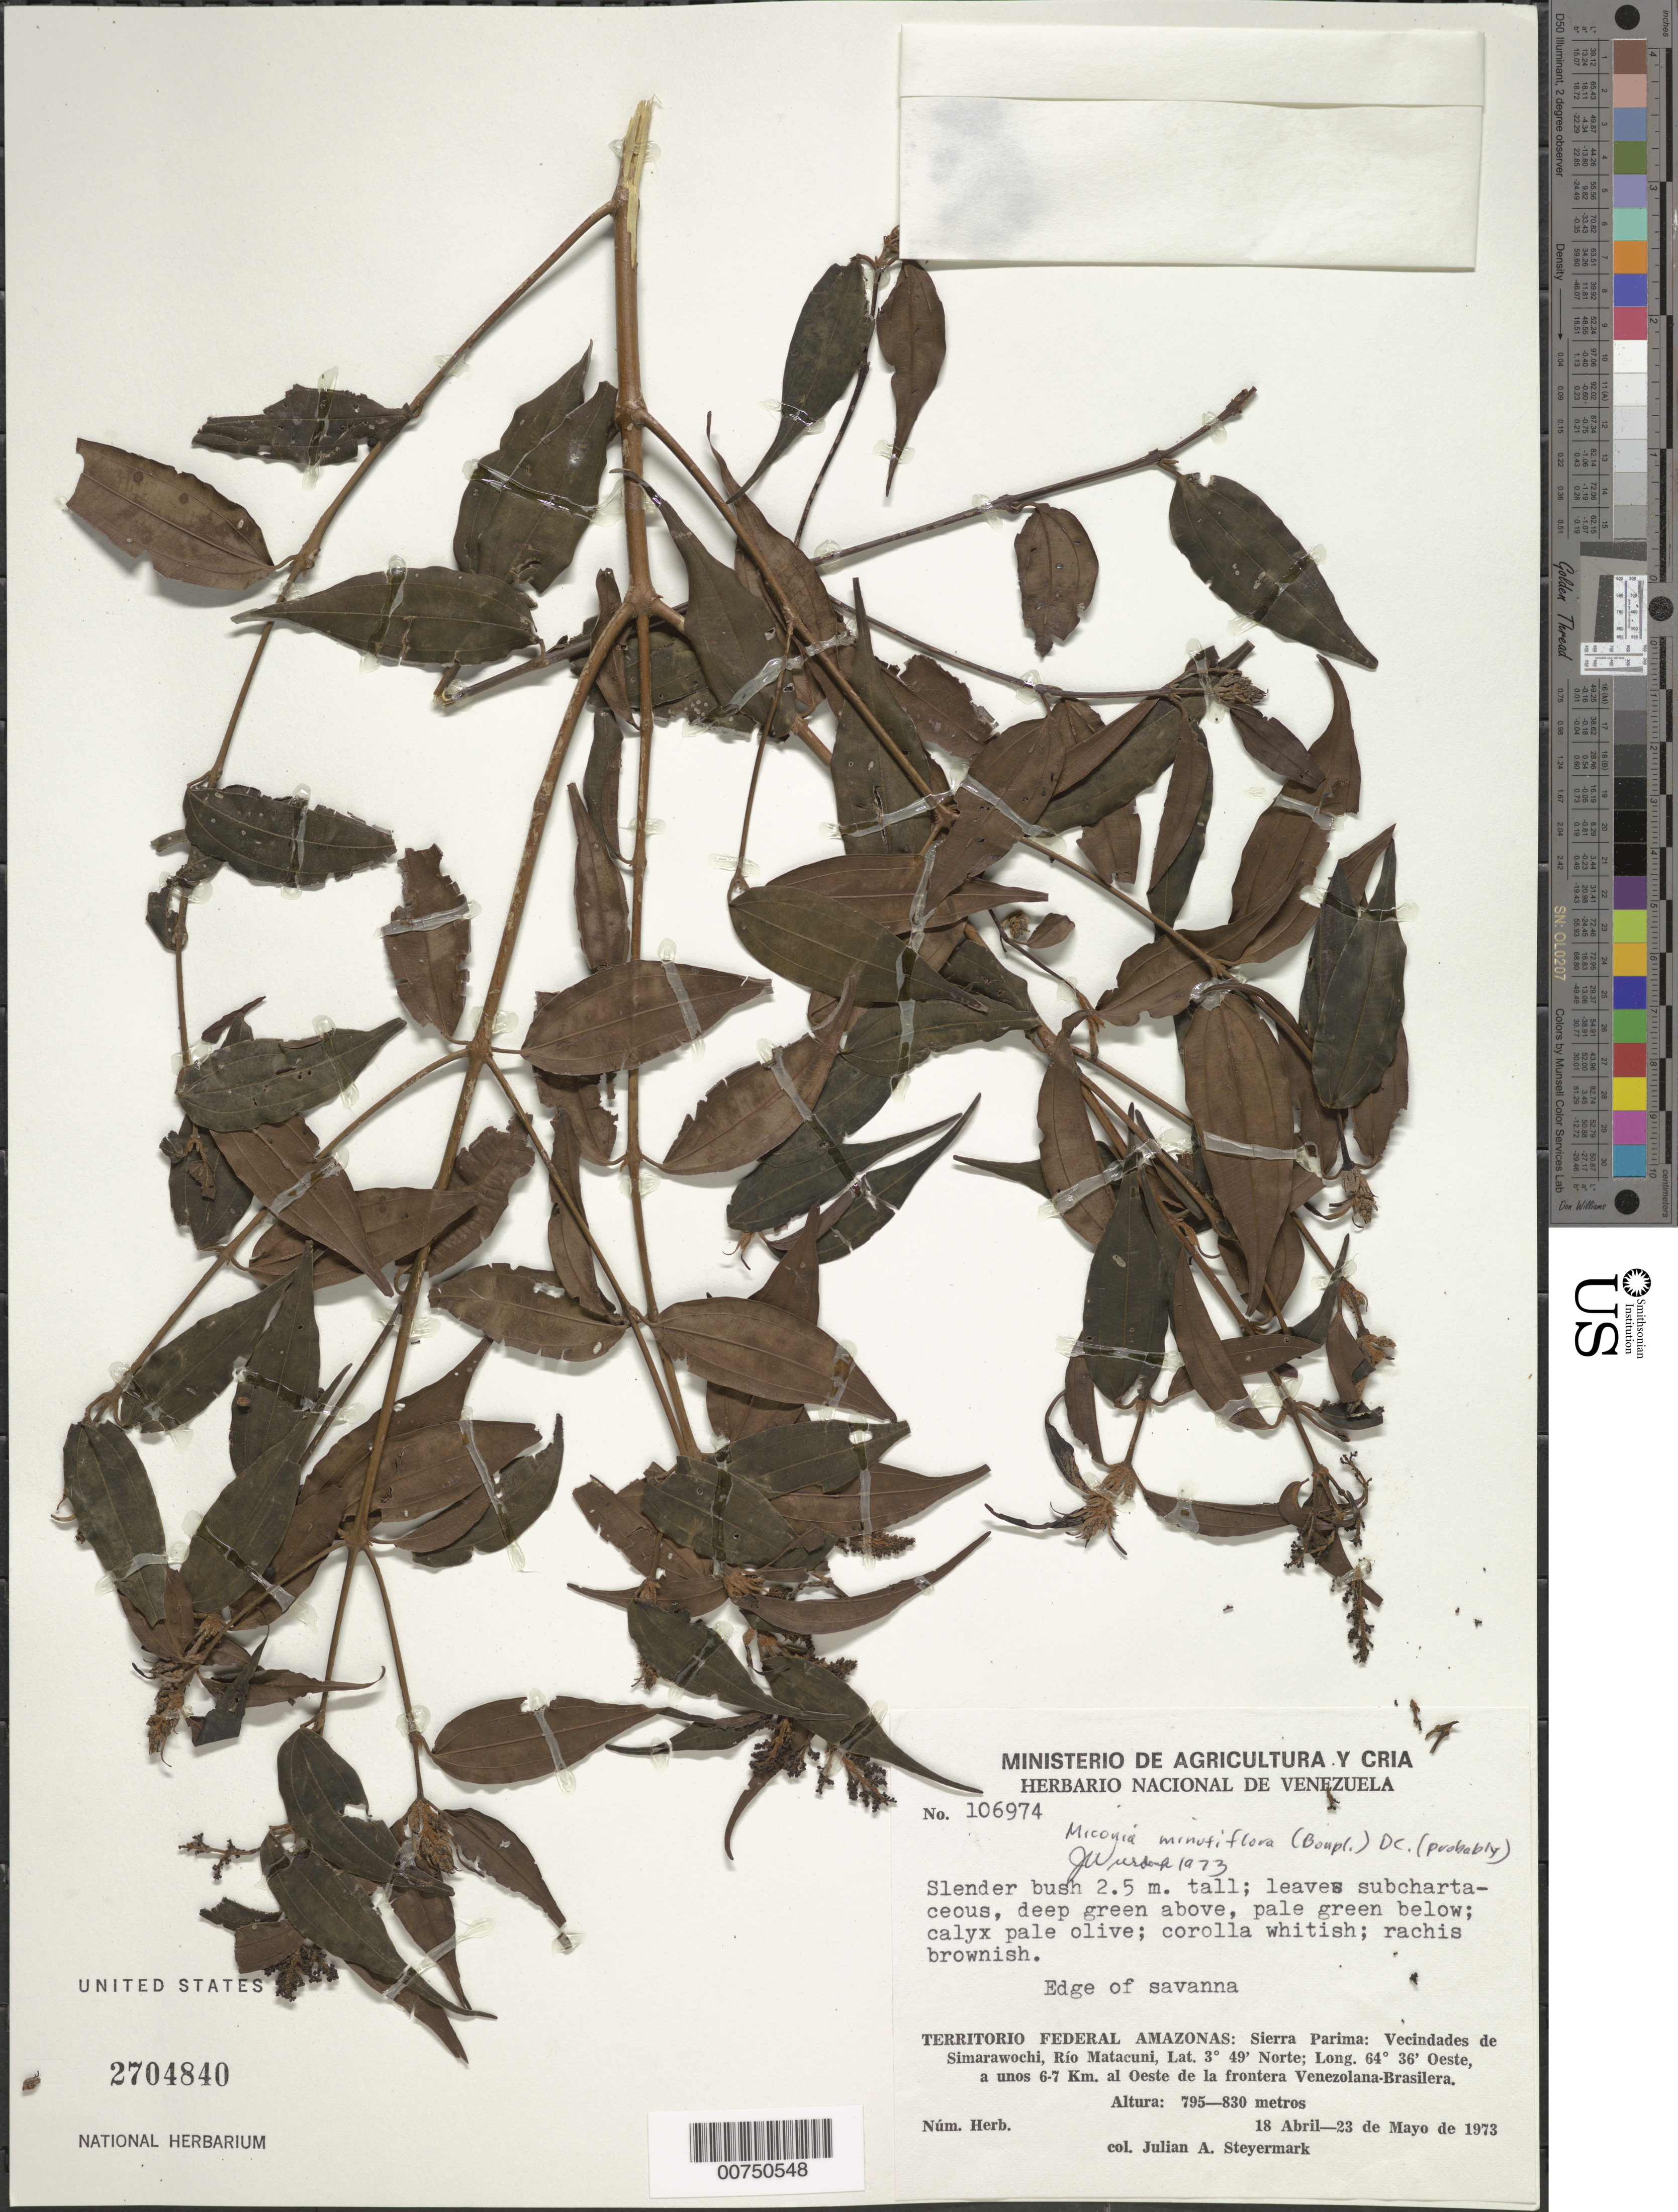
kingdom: Plantae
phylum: Tracheophyta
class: Magnoliopsida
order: Myrtales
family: Melastomataceae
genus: Miconia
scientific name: Miconia minutiflora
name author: (Bonpl.) DC.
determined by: Wurdack, John J., (US), US (UNITED STATES)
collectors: J. Steyermark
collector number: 106974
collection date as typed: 18-Apr-73 to 23-May-73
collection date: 1973-04-18/1973-05-23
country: Venezuela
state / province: Amazonas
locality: Sierra Parima; vec de Simarawochi, Río Matacuni, a unos 6-7 km al oeste de la frontera Venezolana-Brasilera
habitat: Edge of savanna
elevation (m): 795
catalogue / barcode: US 2704840